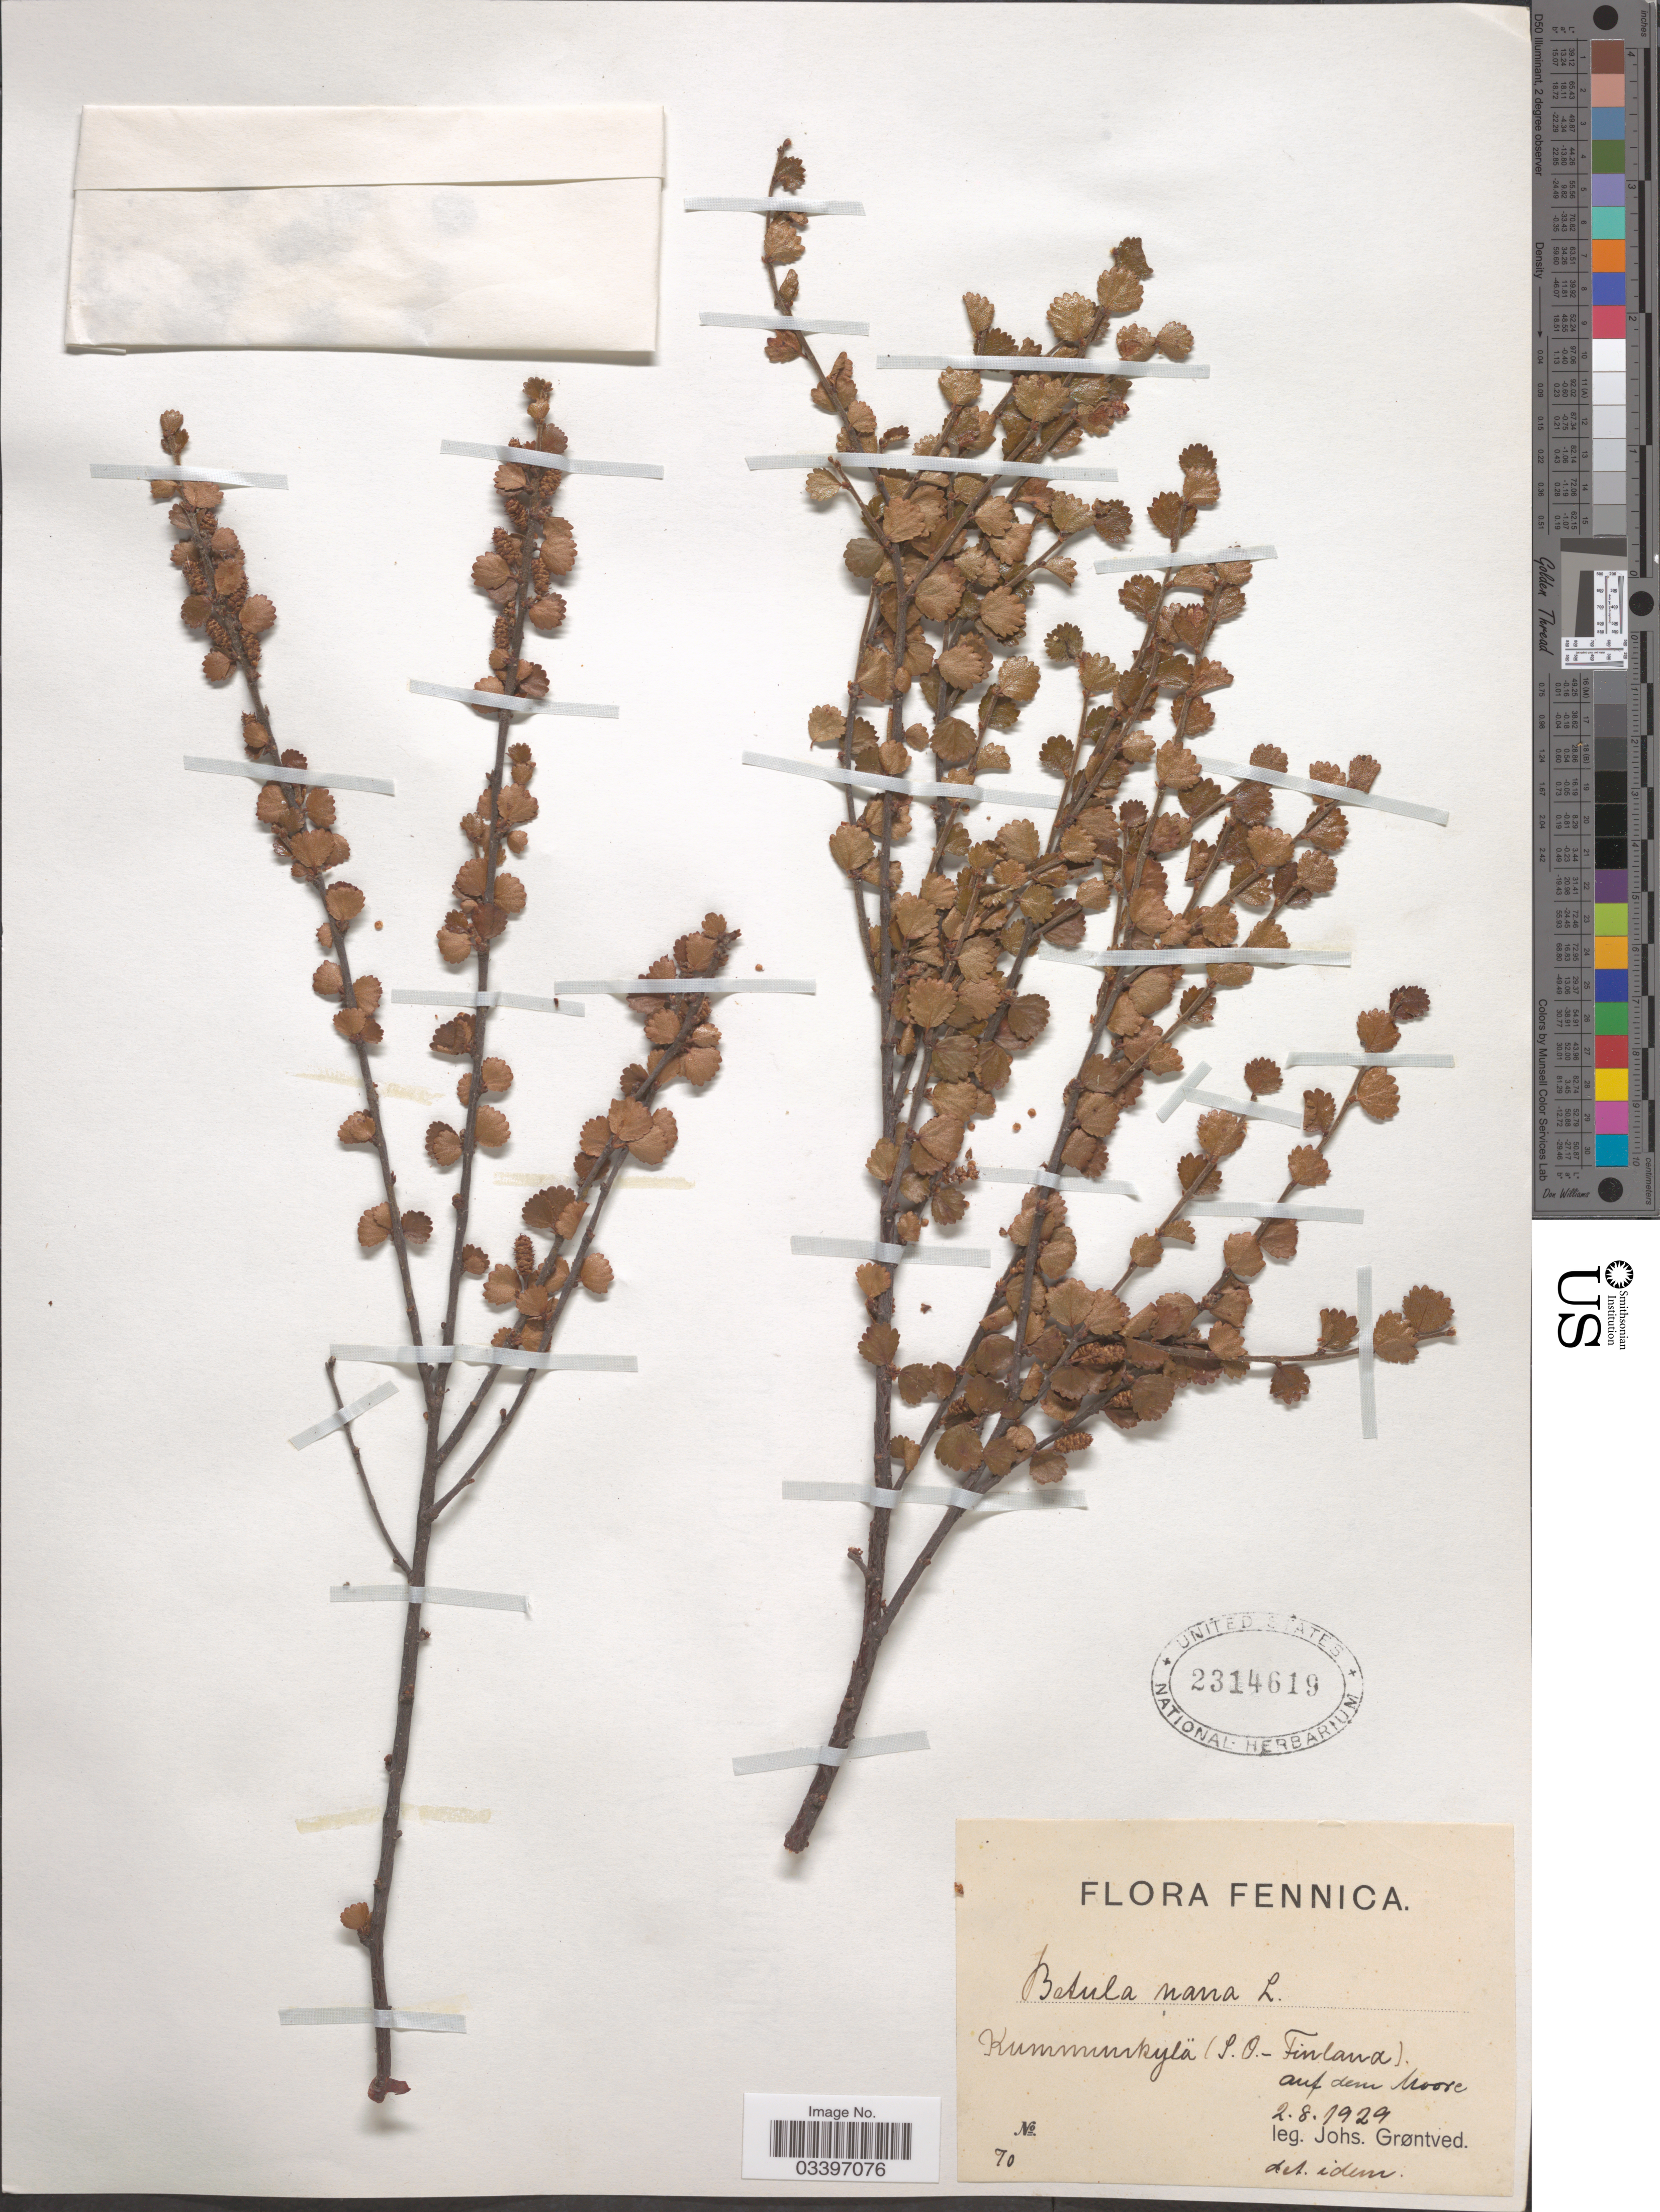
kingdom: Plantae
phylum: Tracheophyta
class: Magnoliopsida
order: Fagales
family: Betulaceae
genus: Betula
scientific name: Betula nana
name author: L.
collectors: J. Grøntved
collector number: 70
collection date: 1929-08-02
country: Finland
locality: Fennica. Kummunkylä (S.O.- Finland) auf dem Moore.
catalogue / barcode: US 2314619